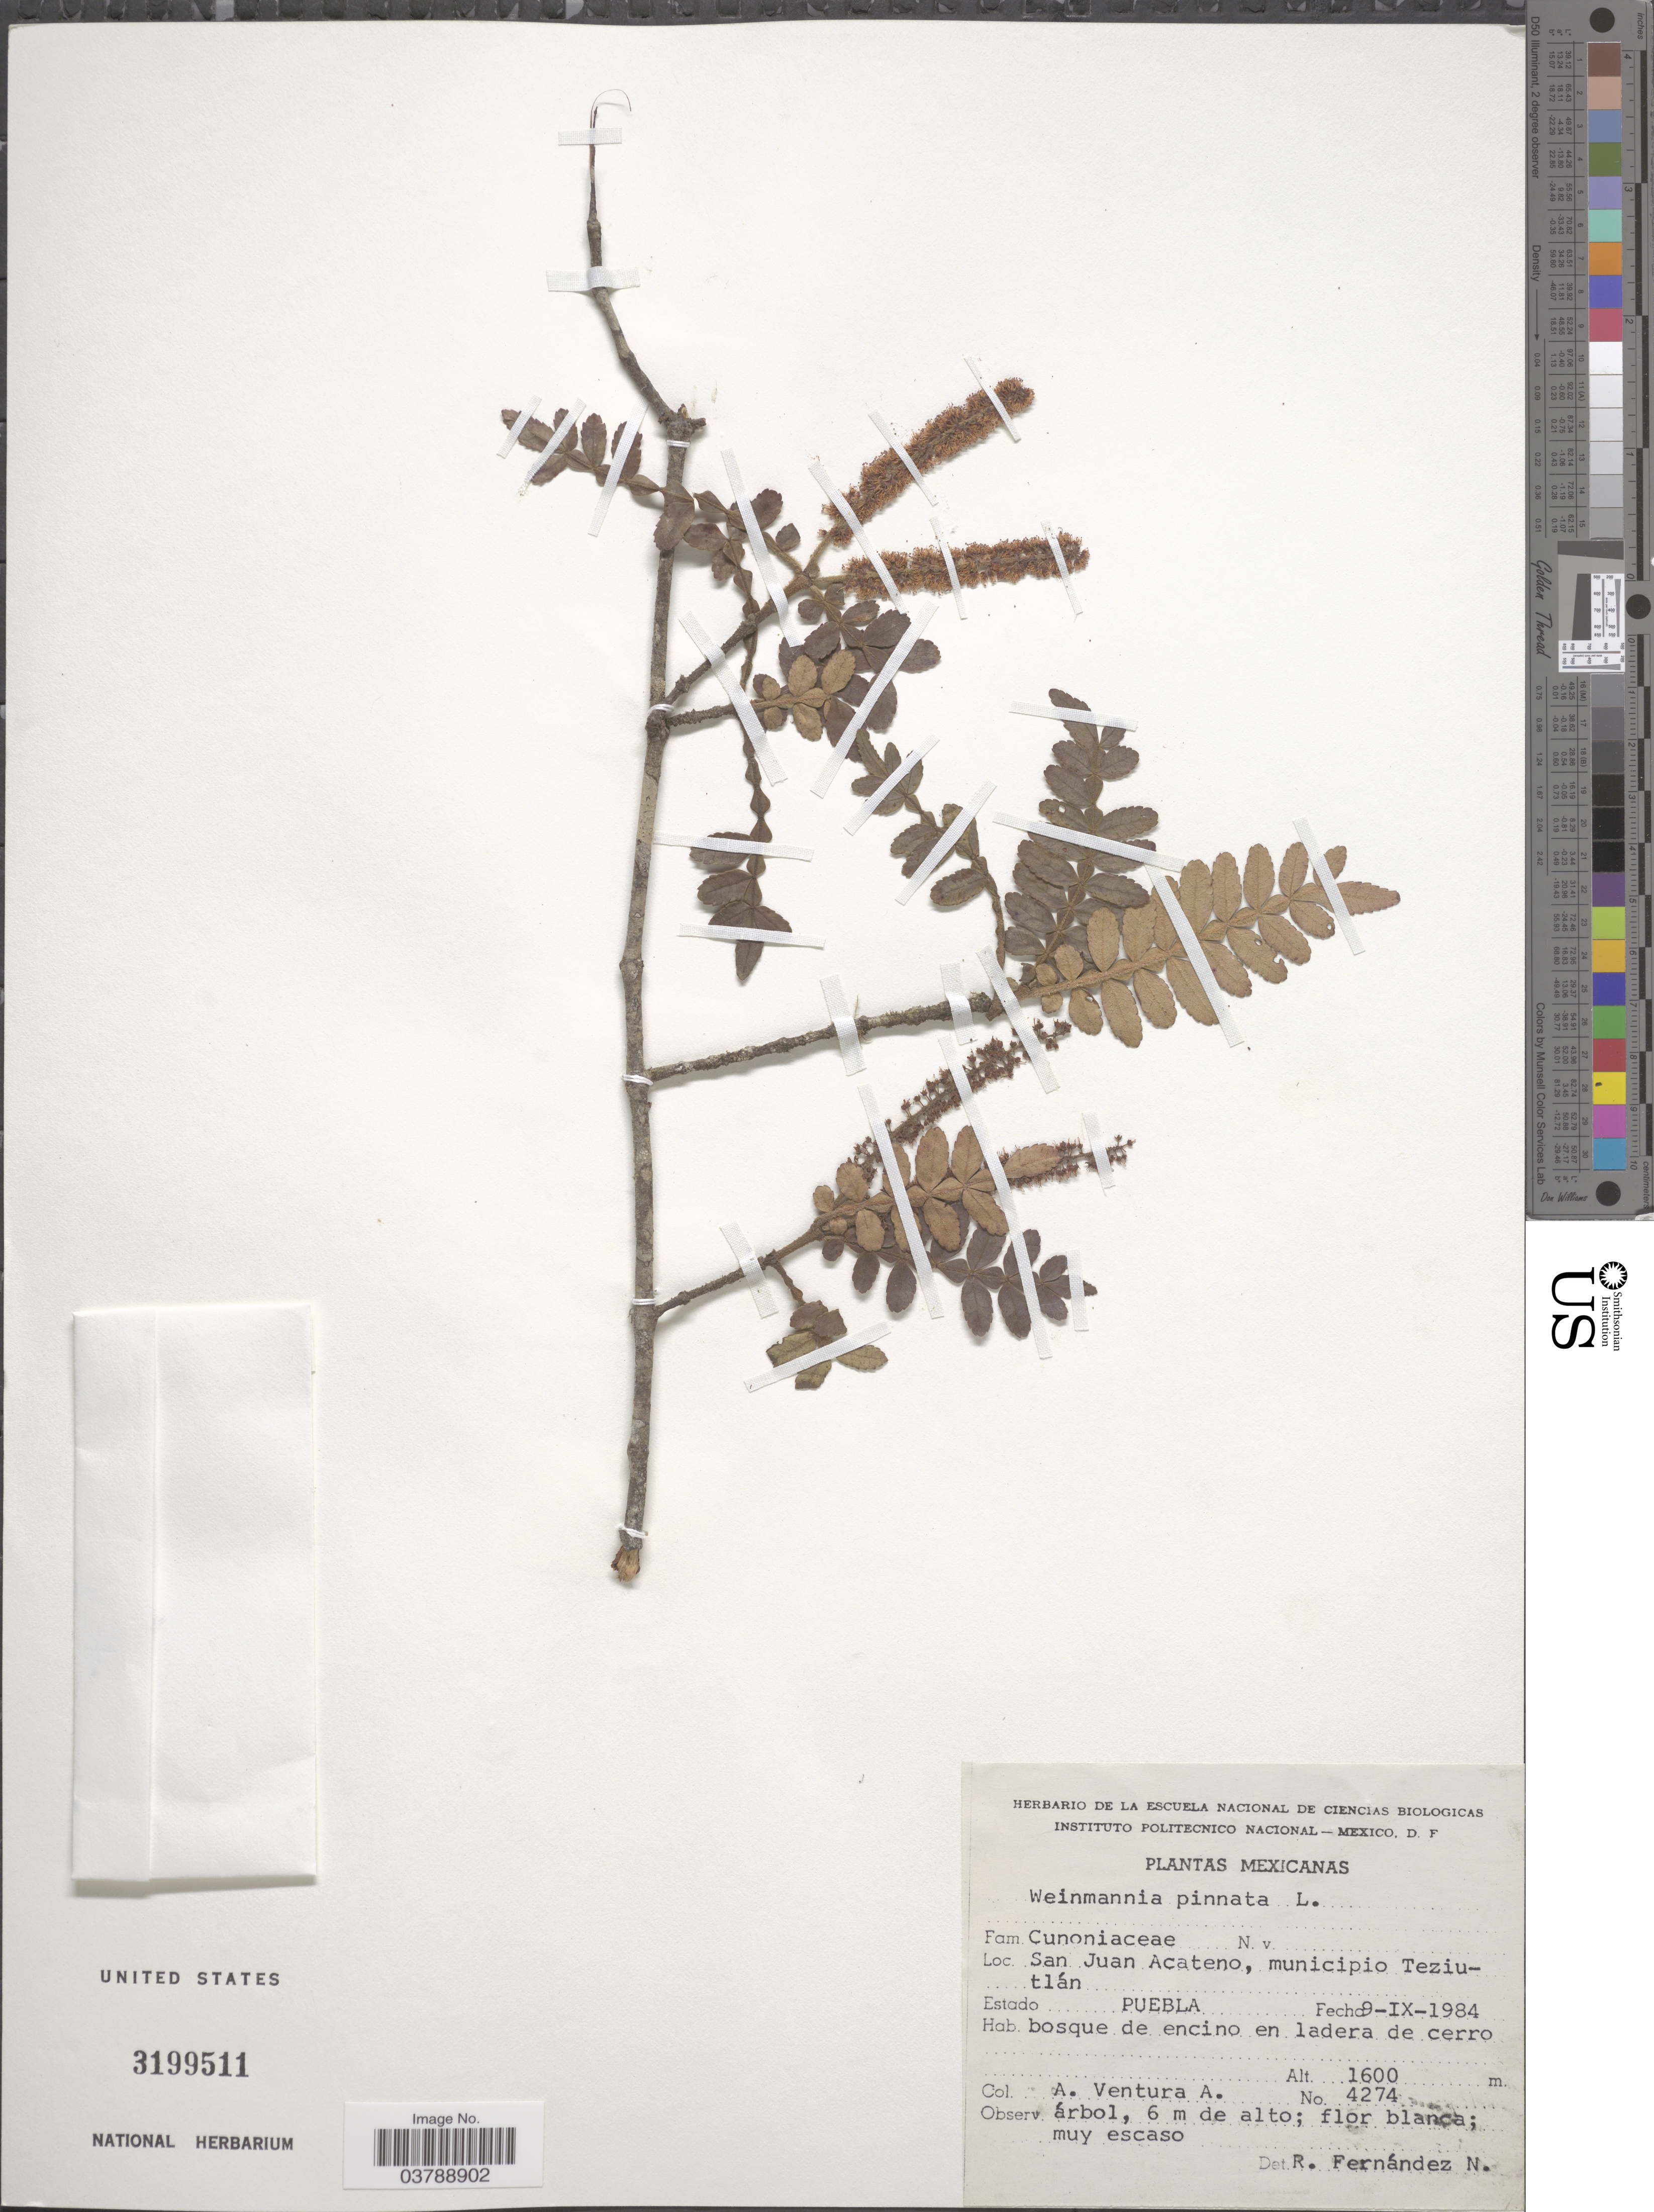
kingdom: Plantae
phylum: Tracheophyta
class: Magnoliopsida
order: Oxalidales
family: Cunoniaceae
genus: Weinmannia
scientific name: Weinmannia pinnata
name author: L.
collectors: A. Ventura A.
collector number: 4274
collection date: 1984-09-09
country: Mexico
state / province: Puebla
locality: San Juan Acateno, municipio Teziutlán.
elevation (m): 1600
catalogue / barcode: US 3199511